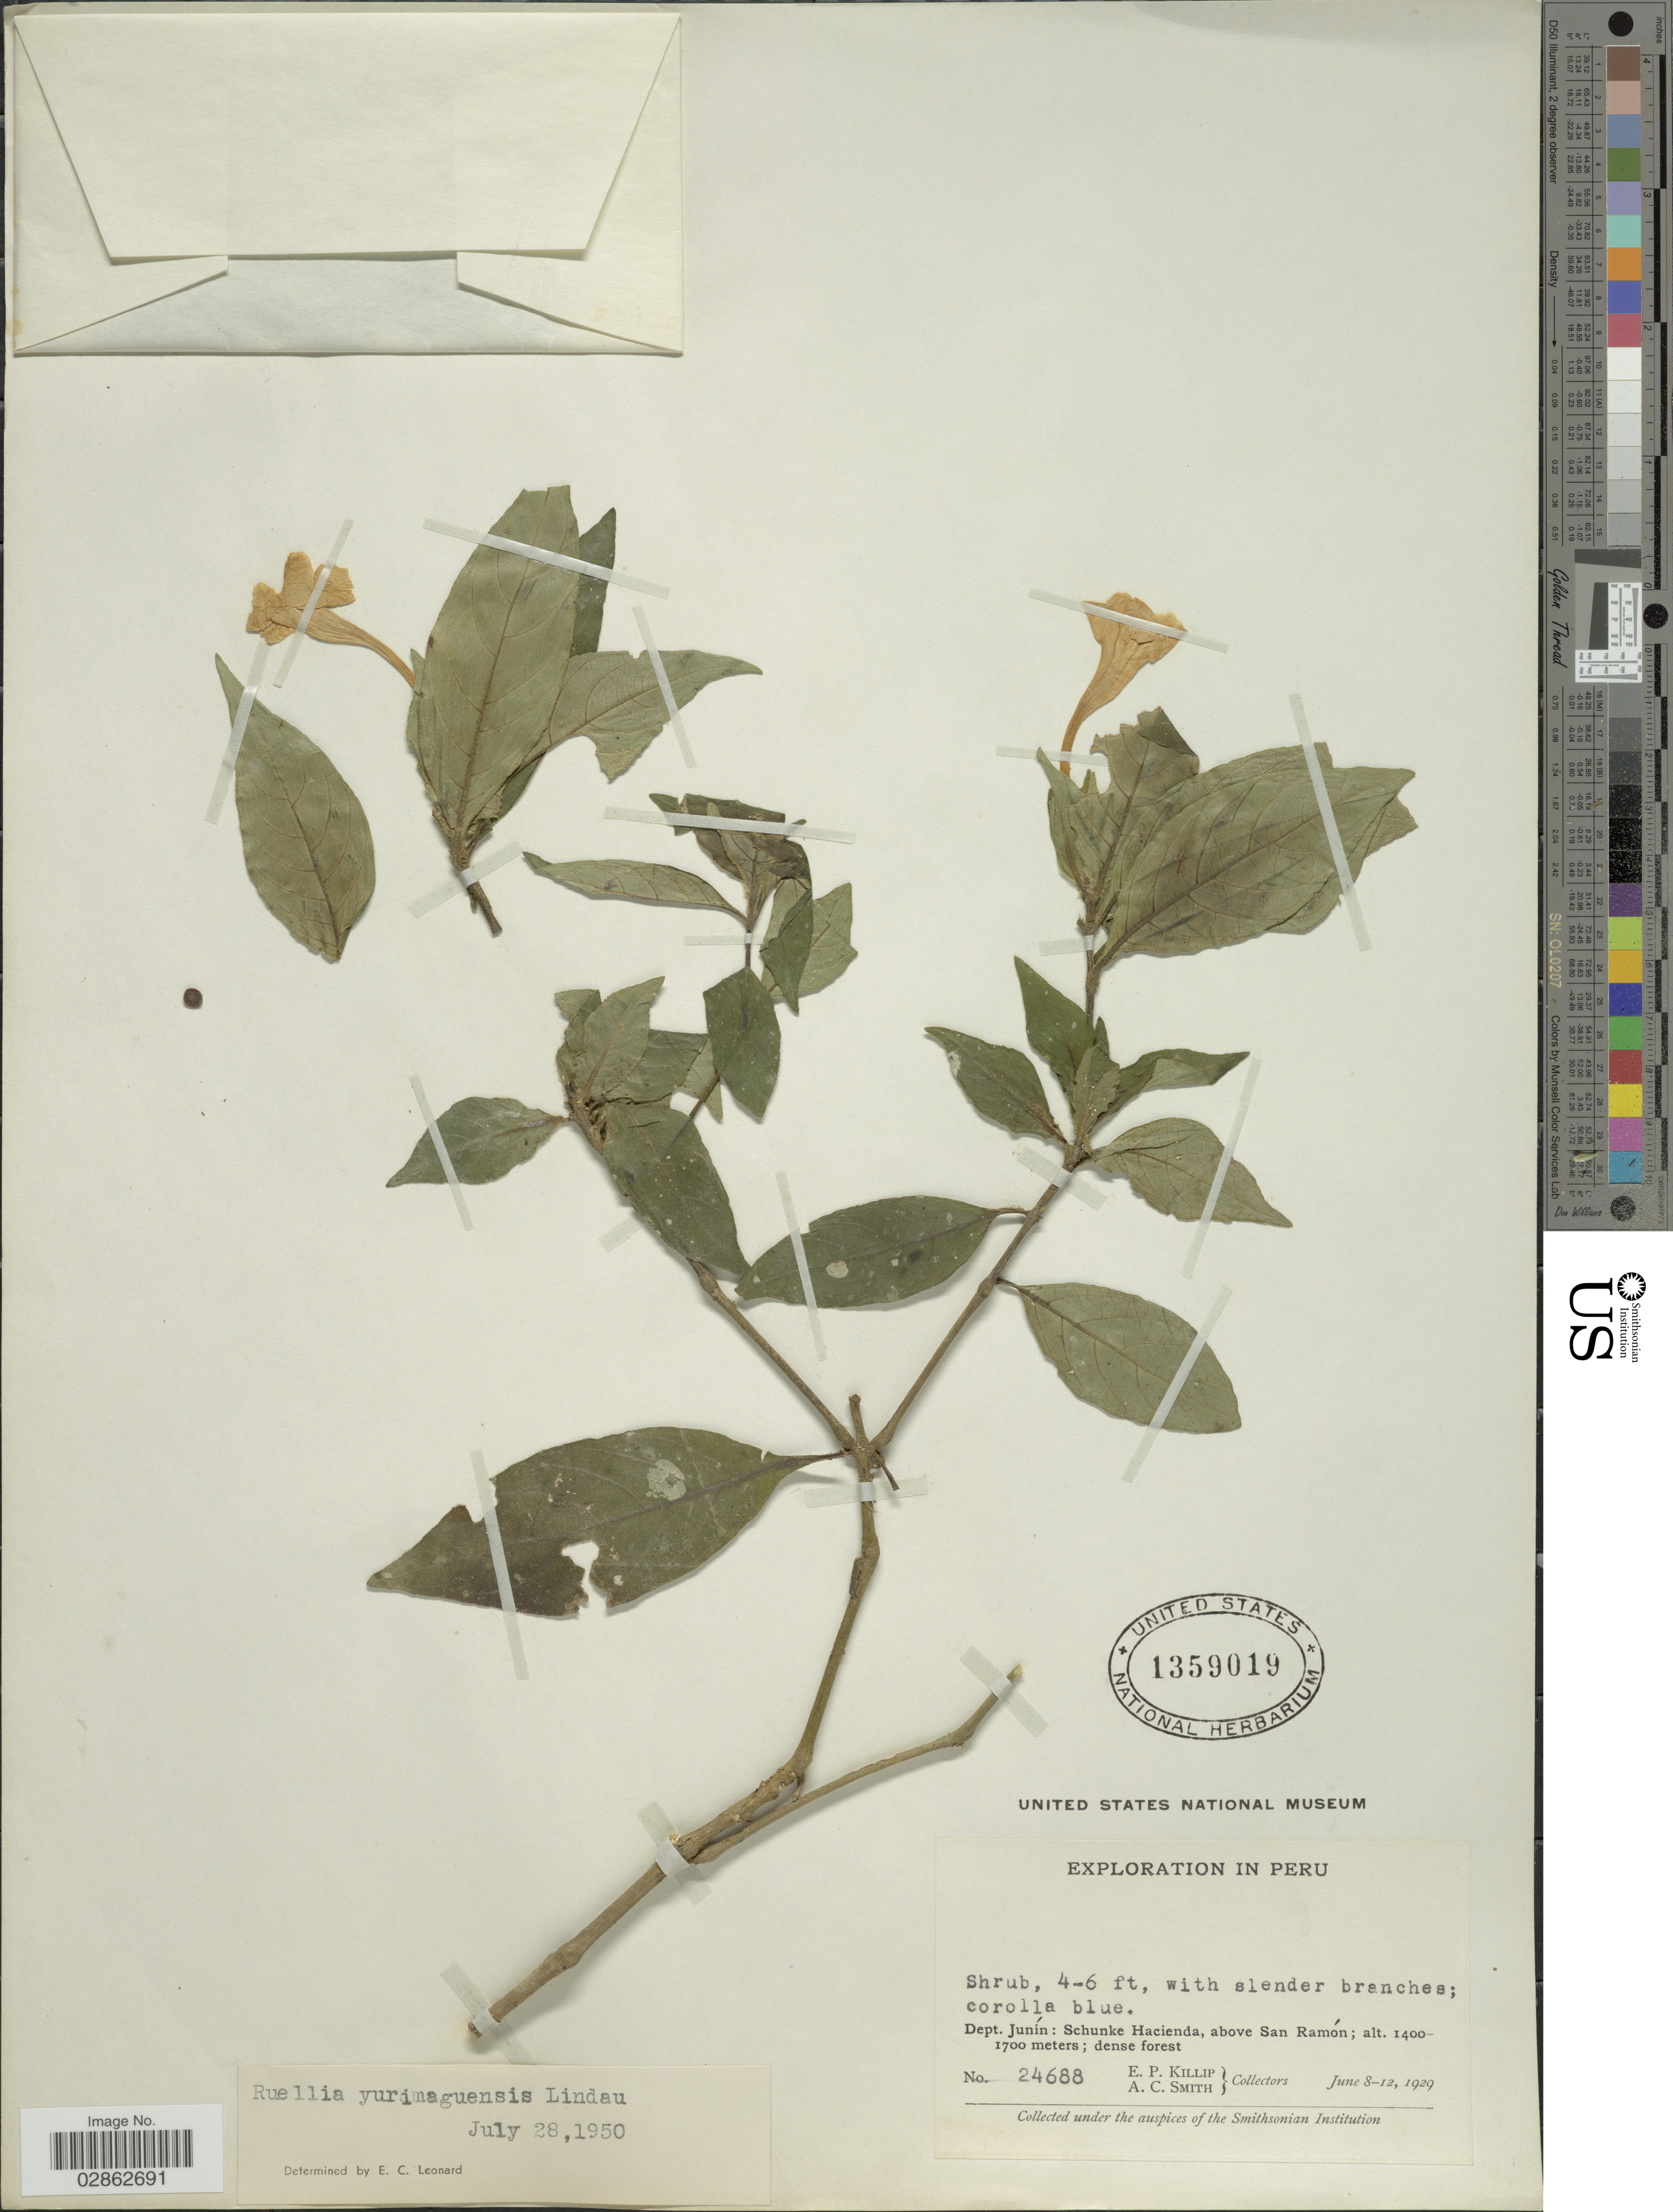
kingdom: Plantae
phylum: Tracheophyta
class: Magnoliopsida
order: Lamiales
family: Acanthaceae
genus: Ruellia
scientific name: Ruellia yurimaguensis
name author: Lindau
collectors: E. P. Killip & A. C. Smith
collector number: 24688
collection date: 1929-06-08/1929-06-12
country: Peru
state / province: Junín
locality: Dept. Junín: Schunke Hacienda, above San Ramón.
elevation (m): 1400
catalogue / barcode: US 1359019